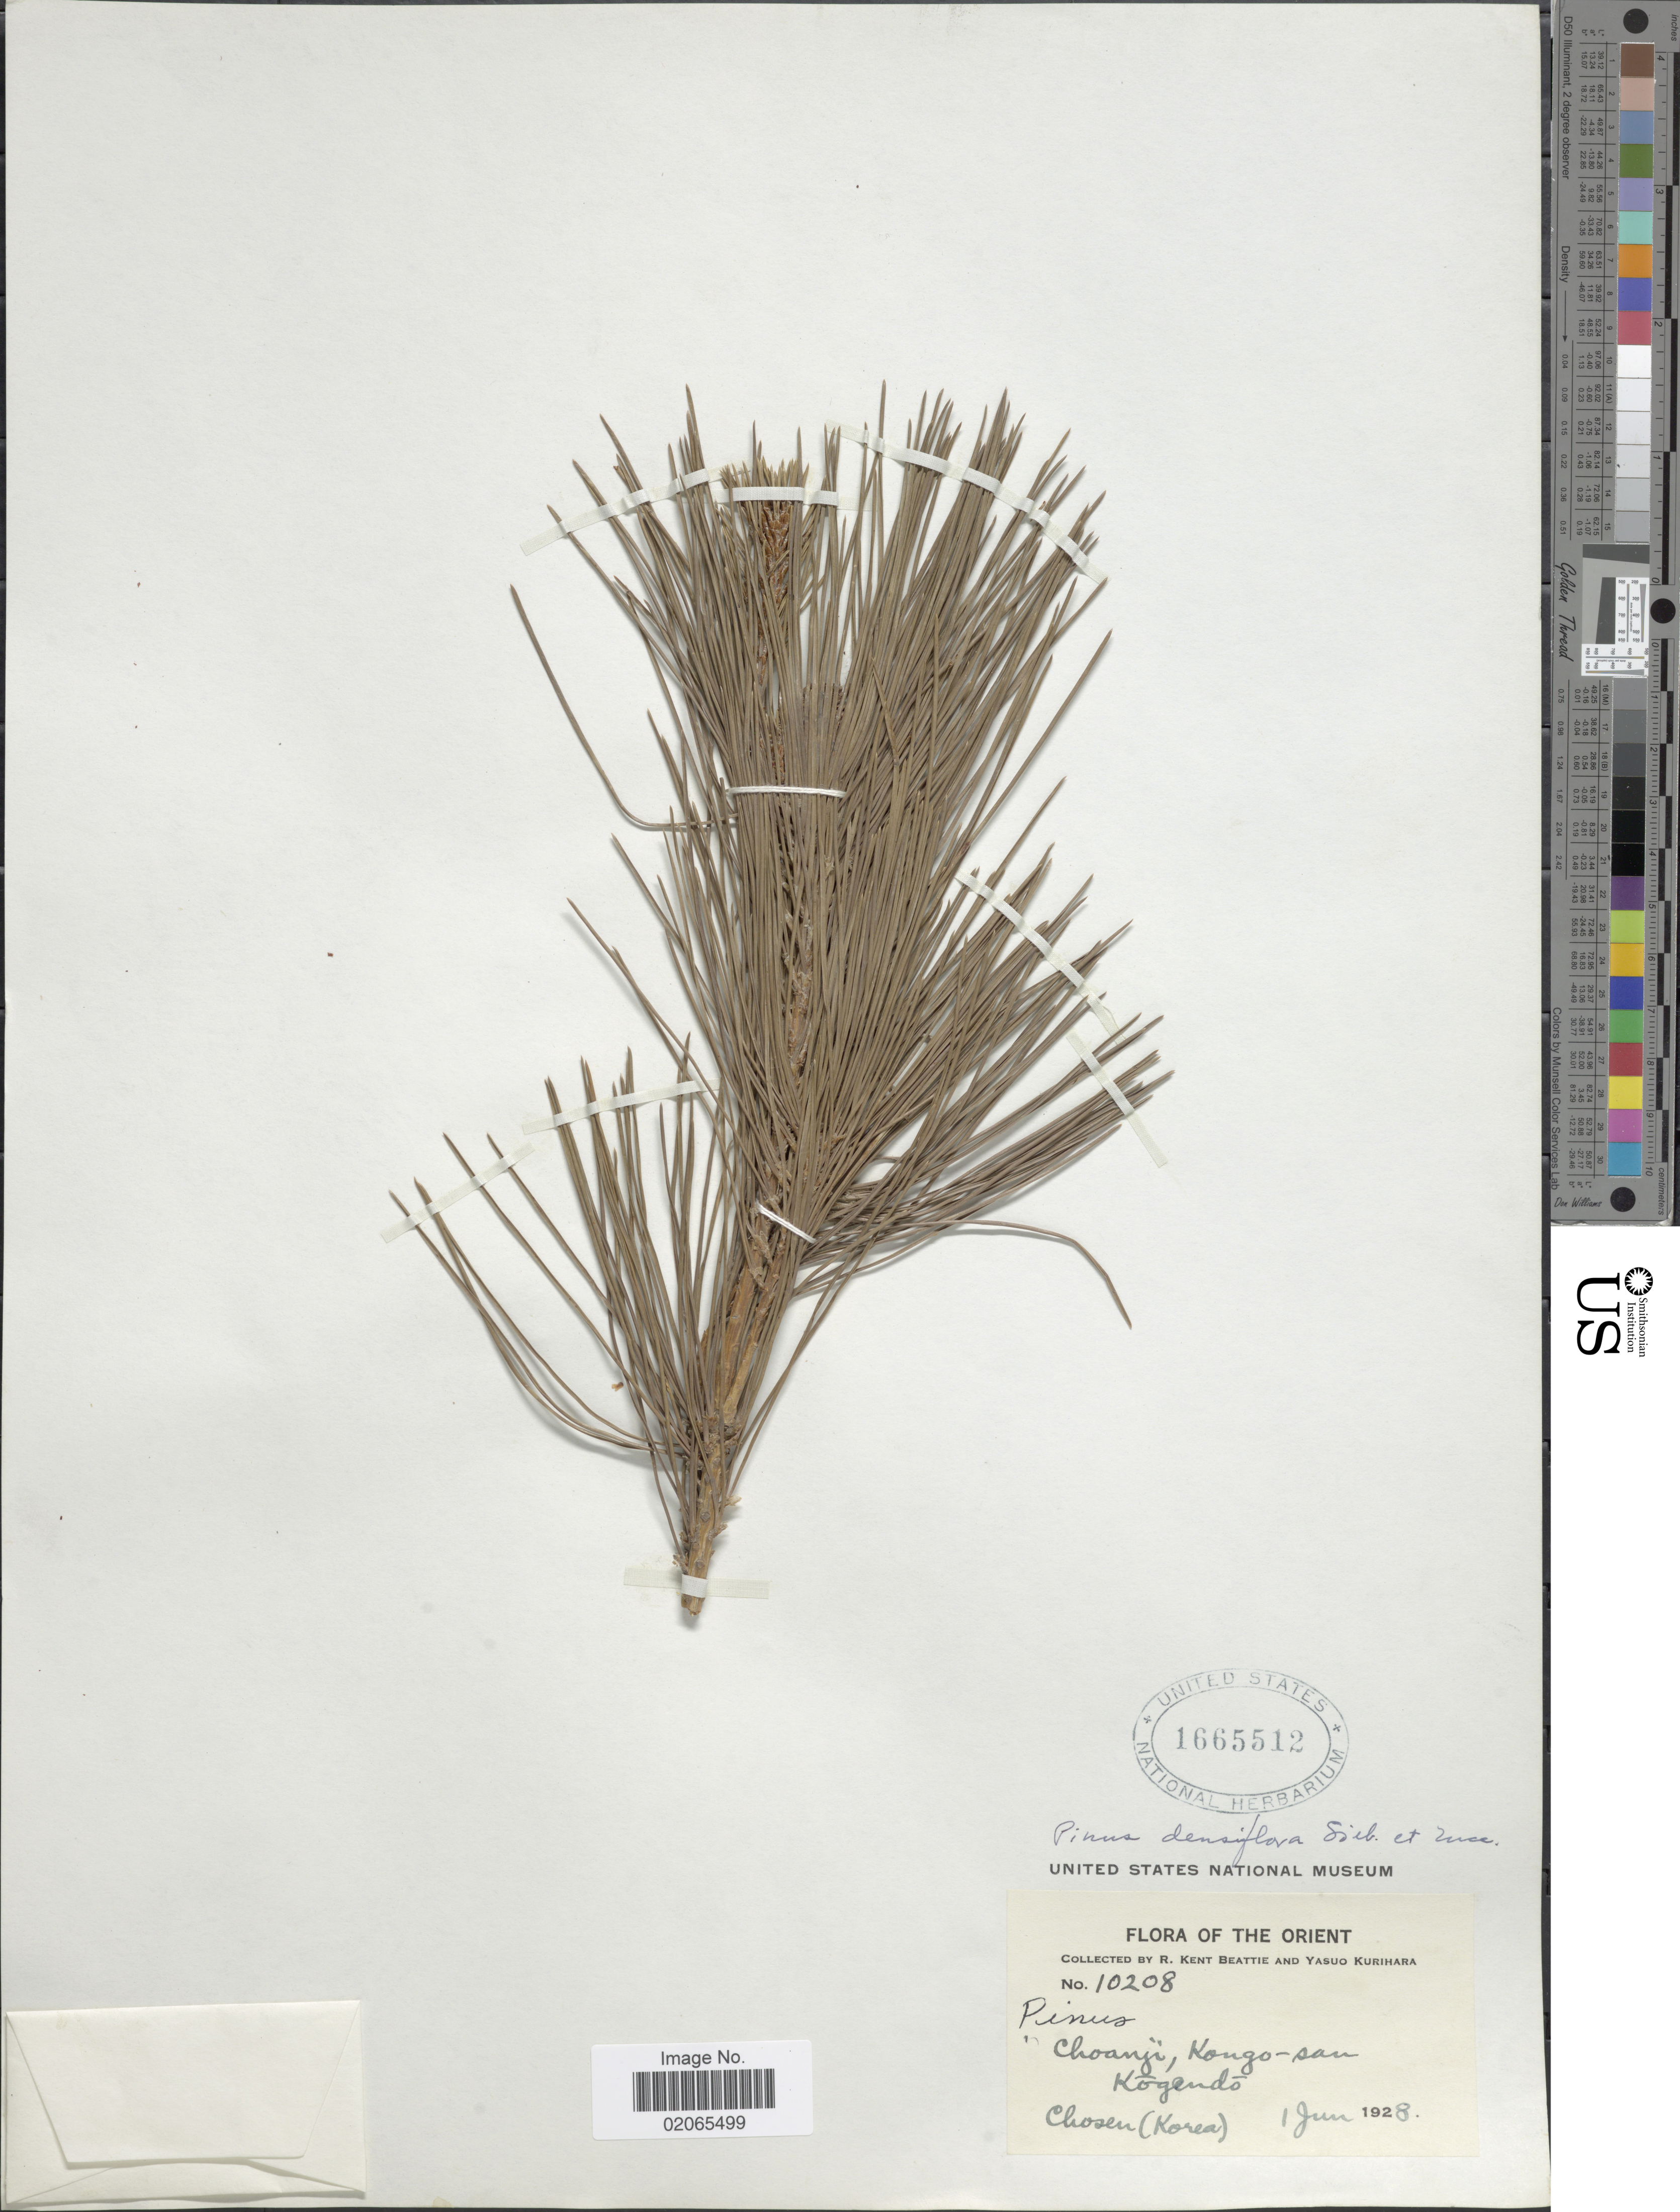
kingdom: Plantae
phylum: Tracheophyta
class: Pinopsida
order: Pinales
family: Pinaceae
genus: Pinus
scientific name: Pinus densiflora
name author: Siebold & Zucc.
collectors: R. K. Beattie & Y. Kurihara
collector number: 10208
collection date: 1928-06-01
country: South Korea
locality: The Orient, Choanji, Kongo-san, Kogendo Chosen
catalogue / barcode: US 1665512